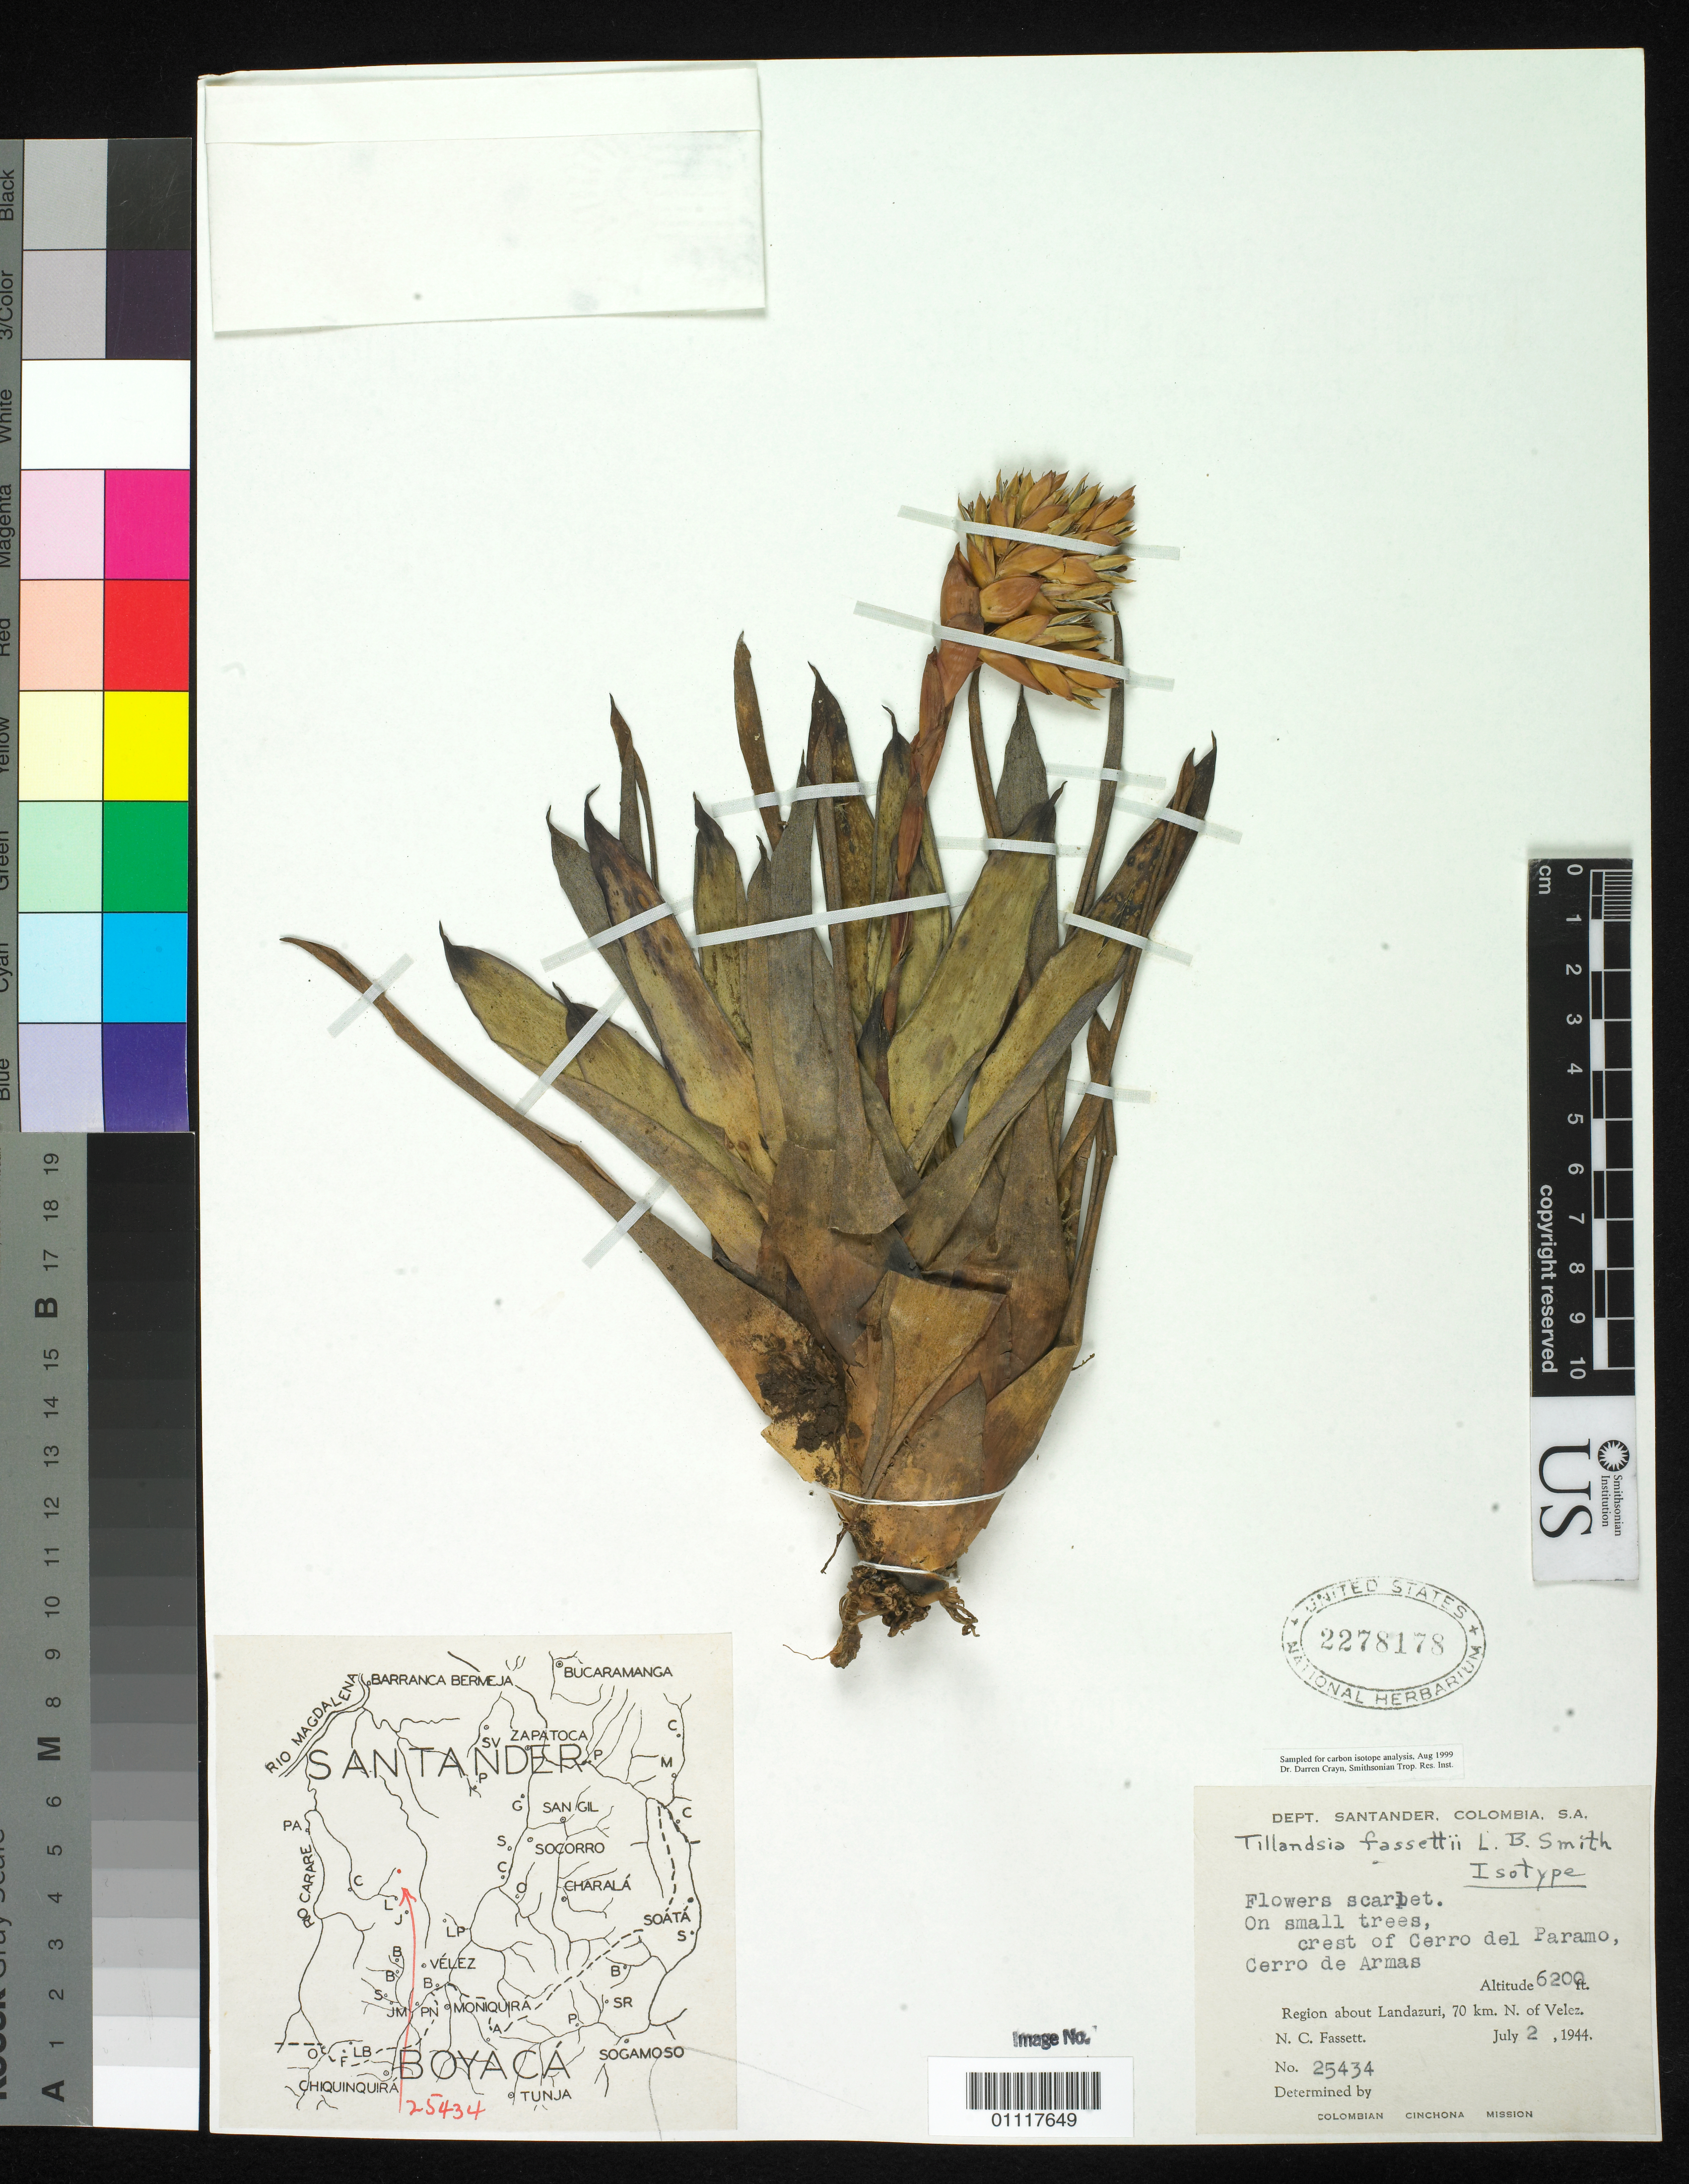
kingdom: Plantae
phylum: Tracheophyta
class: Liliopsida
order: Poales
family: Bromeliaceae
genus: Tillandsia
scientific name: Tillandsia fassettii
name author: L.B. Sm.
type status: Isotype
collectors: N. C. Fassett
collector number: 25434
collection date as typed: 02 Jul 1944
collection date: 1944-07-02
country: Colombia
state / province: Santander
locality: Crest of Cerro del Paramo, Cerro de Armas, region about Landazuri, 70 km. N of Velez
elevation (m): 1890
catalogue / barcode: US 2278178